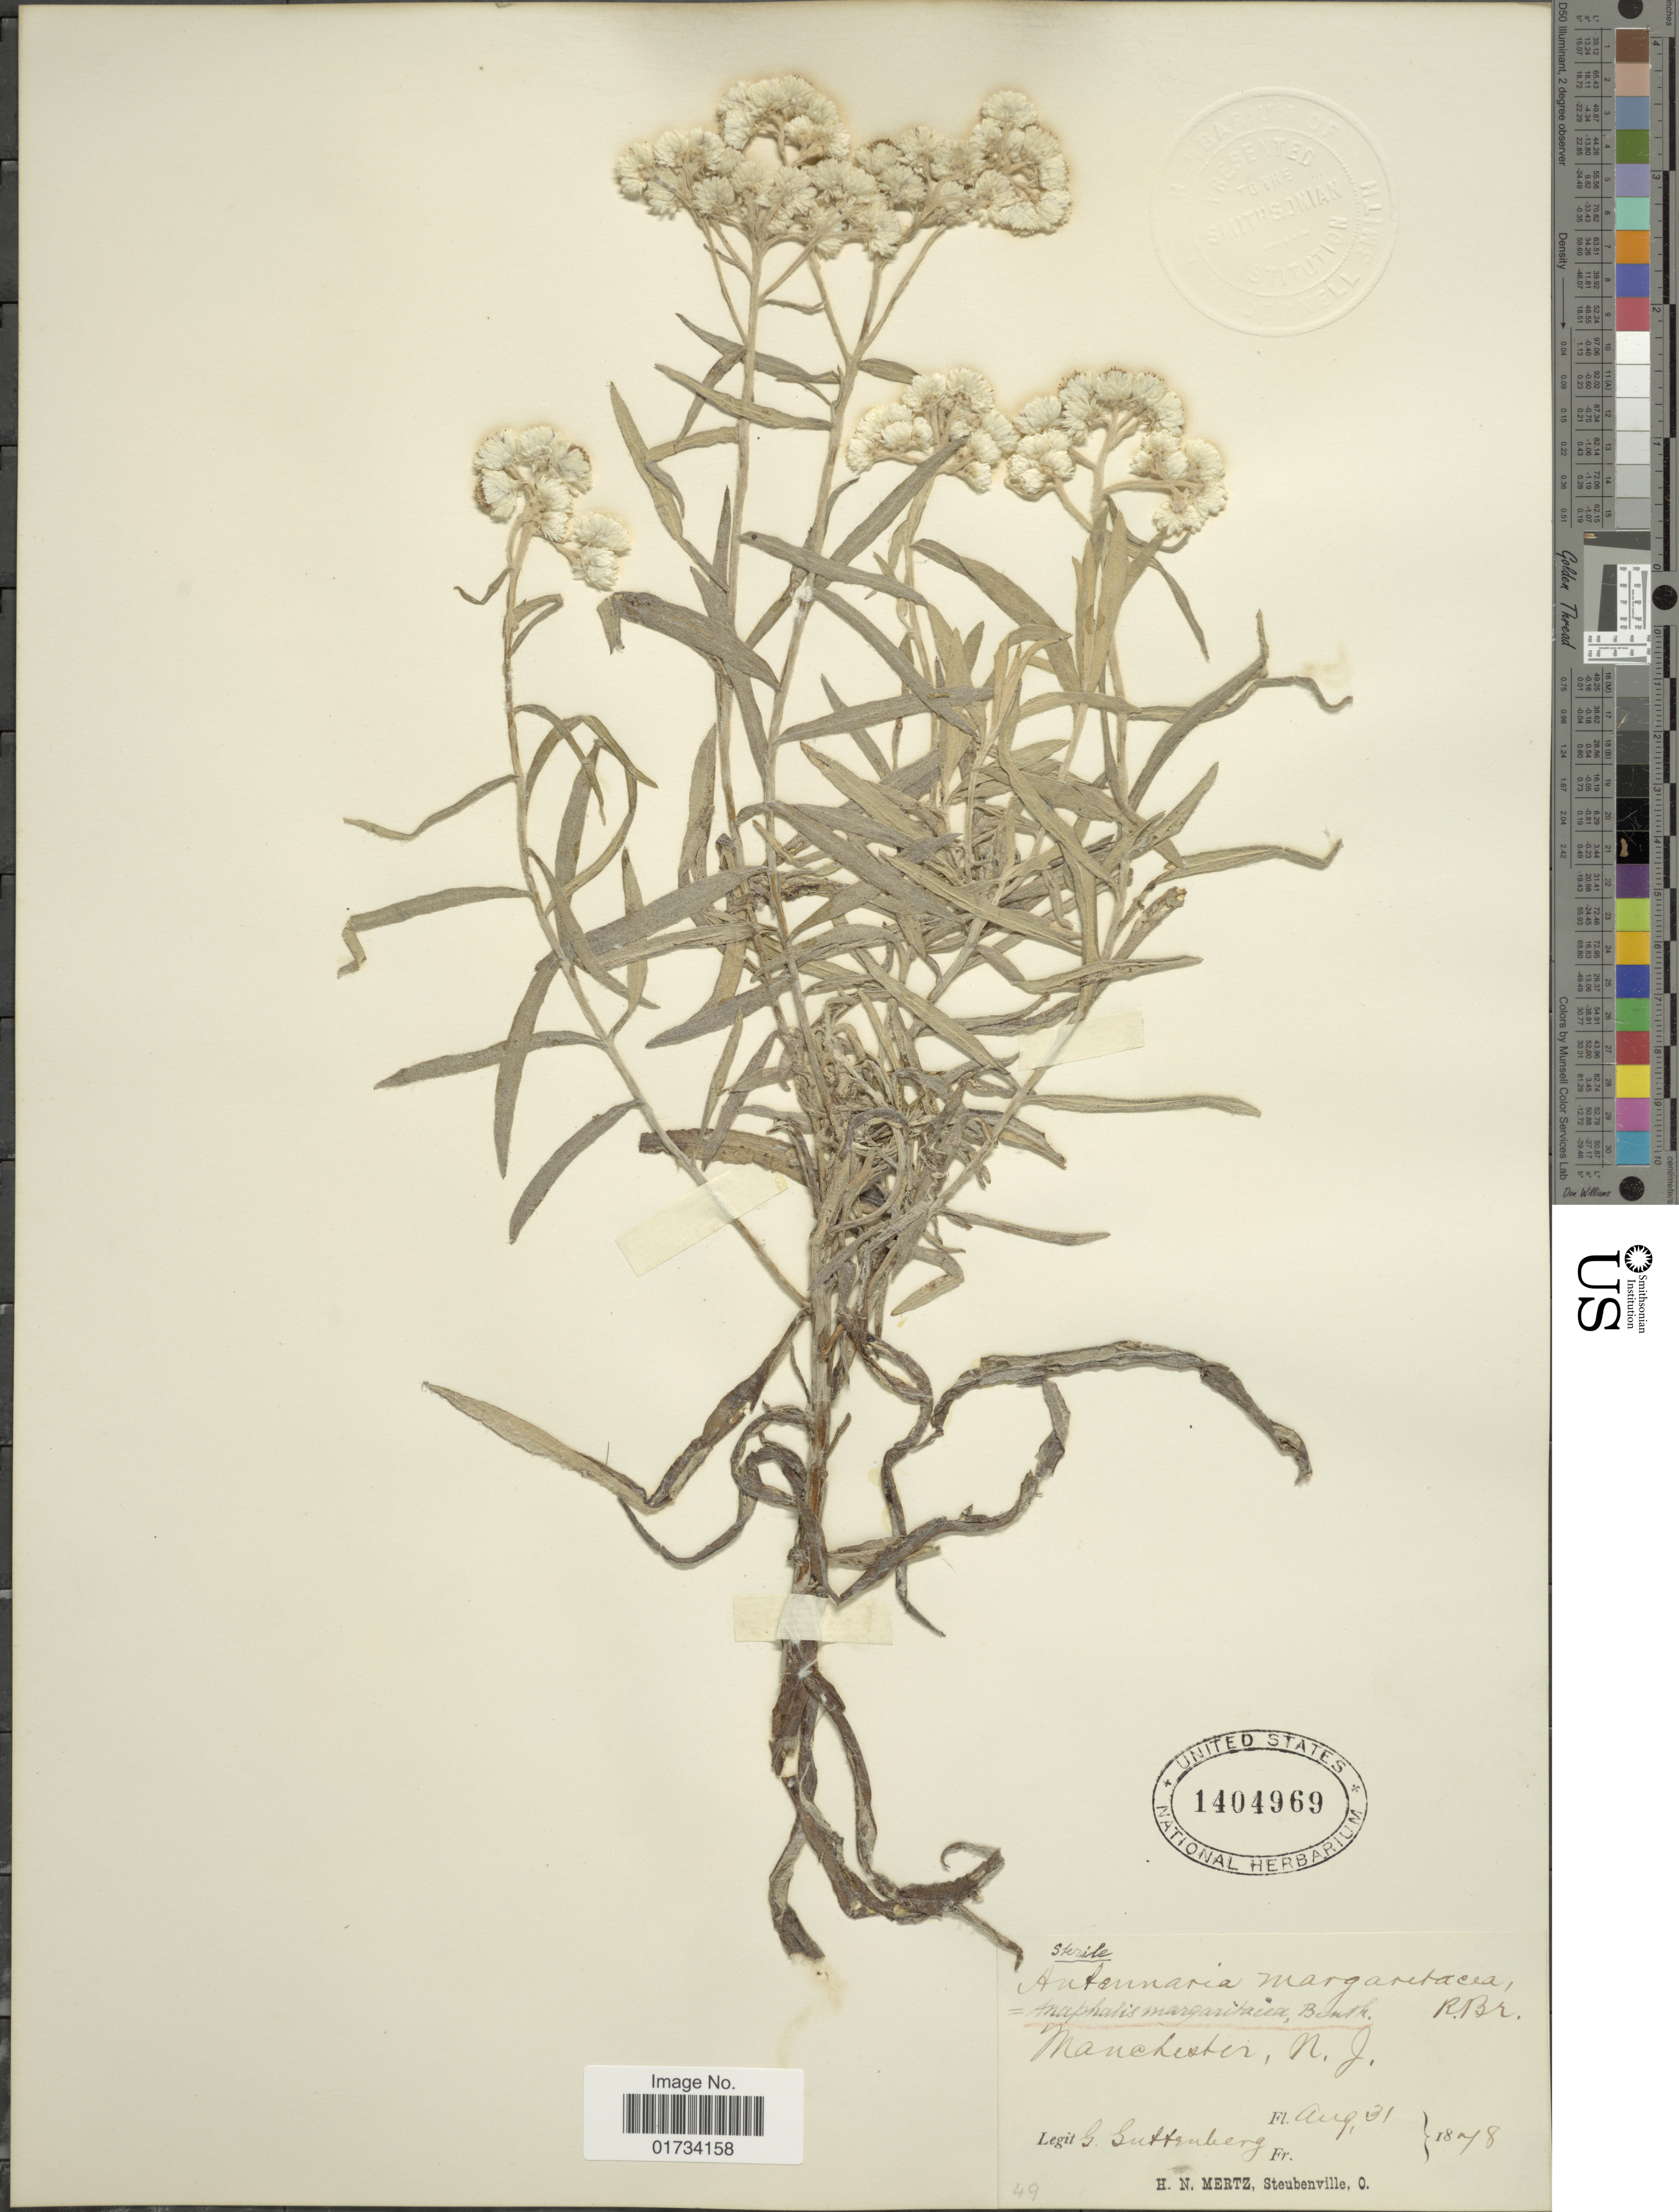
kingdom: Plantae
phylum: Tracheophyta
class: Magnoliopsida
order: Asterales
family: Asteraceae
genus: Anaphalis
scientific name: Anaphalis margaritacea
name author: (L.) Benth. & Hook. f.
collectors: H. Mertz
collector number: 49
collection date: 1878-08-31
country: United States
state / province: New Jersey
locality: Manchester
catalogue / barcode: US 1404969